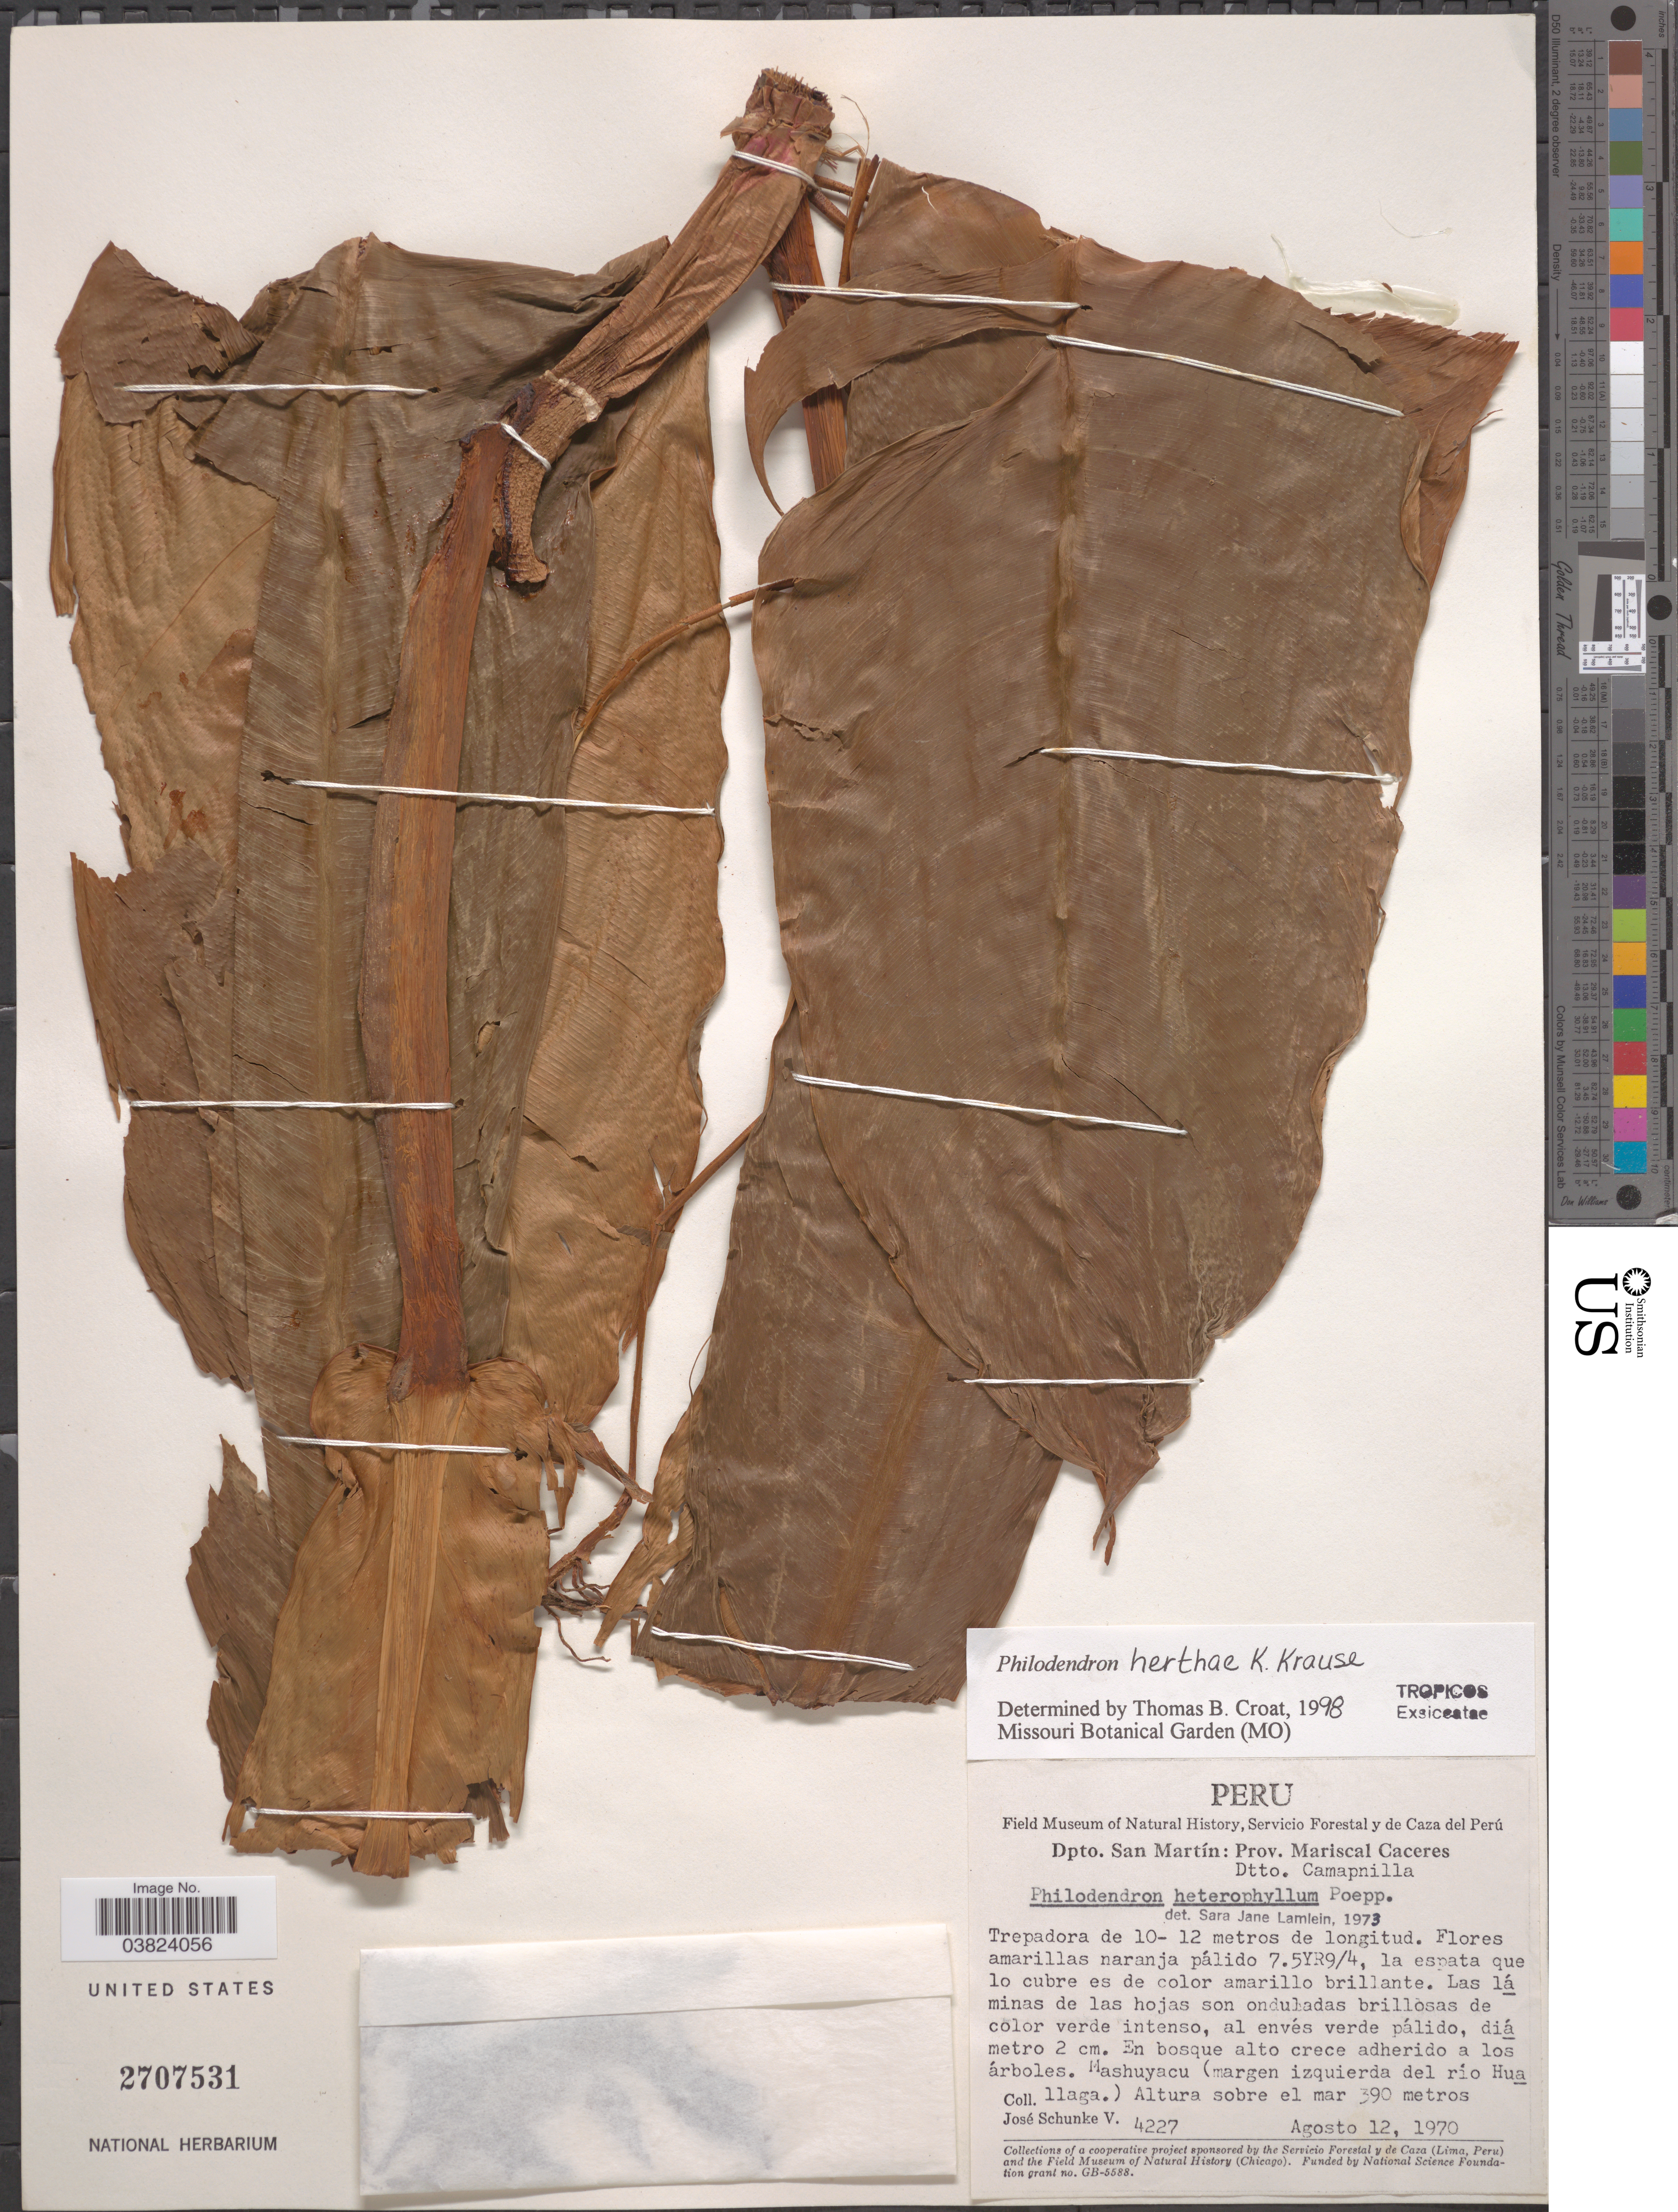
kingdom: Plantae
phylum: Tracheophyta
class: Liliopsida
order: Alismatales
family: Araceae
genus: Philodendron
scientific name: Philodendron herthae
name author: K. Krause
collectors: J. Schunke Vigo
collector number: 4227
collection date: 1970-08-12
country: Peru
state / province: San Martín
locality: Dpto. San Martín: Prov. Mariscal Caceres. Dtto. Tocache Nuevo. Mashuyacu (margen izquierda del río Huallaga).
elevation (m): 390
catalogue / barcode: US 2707531